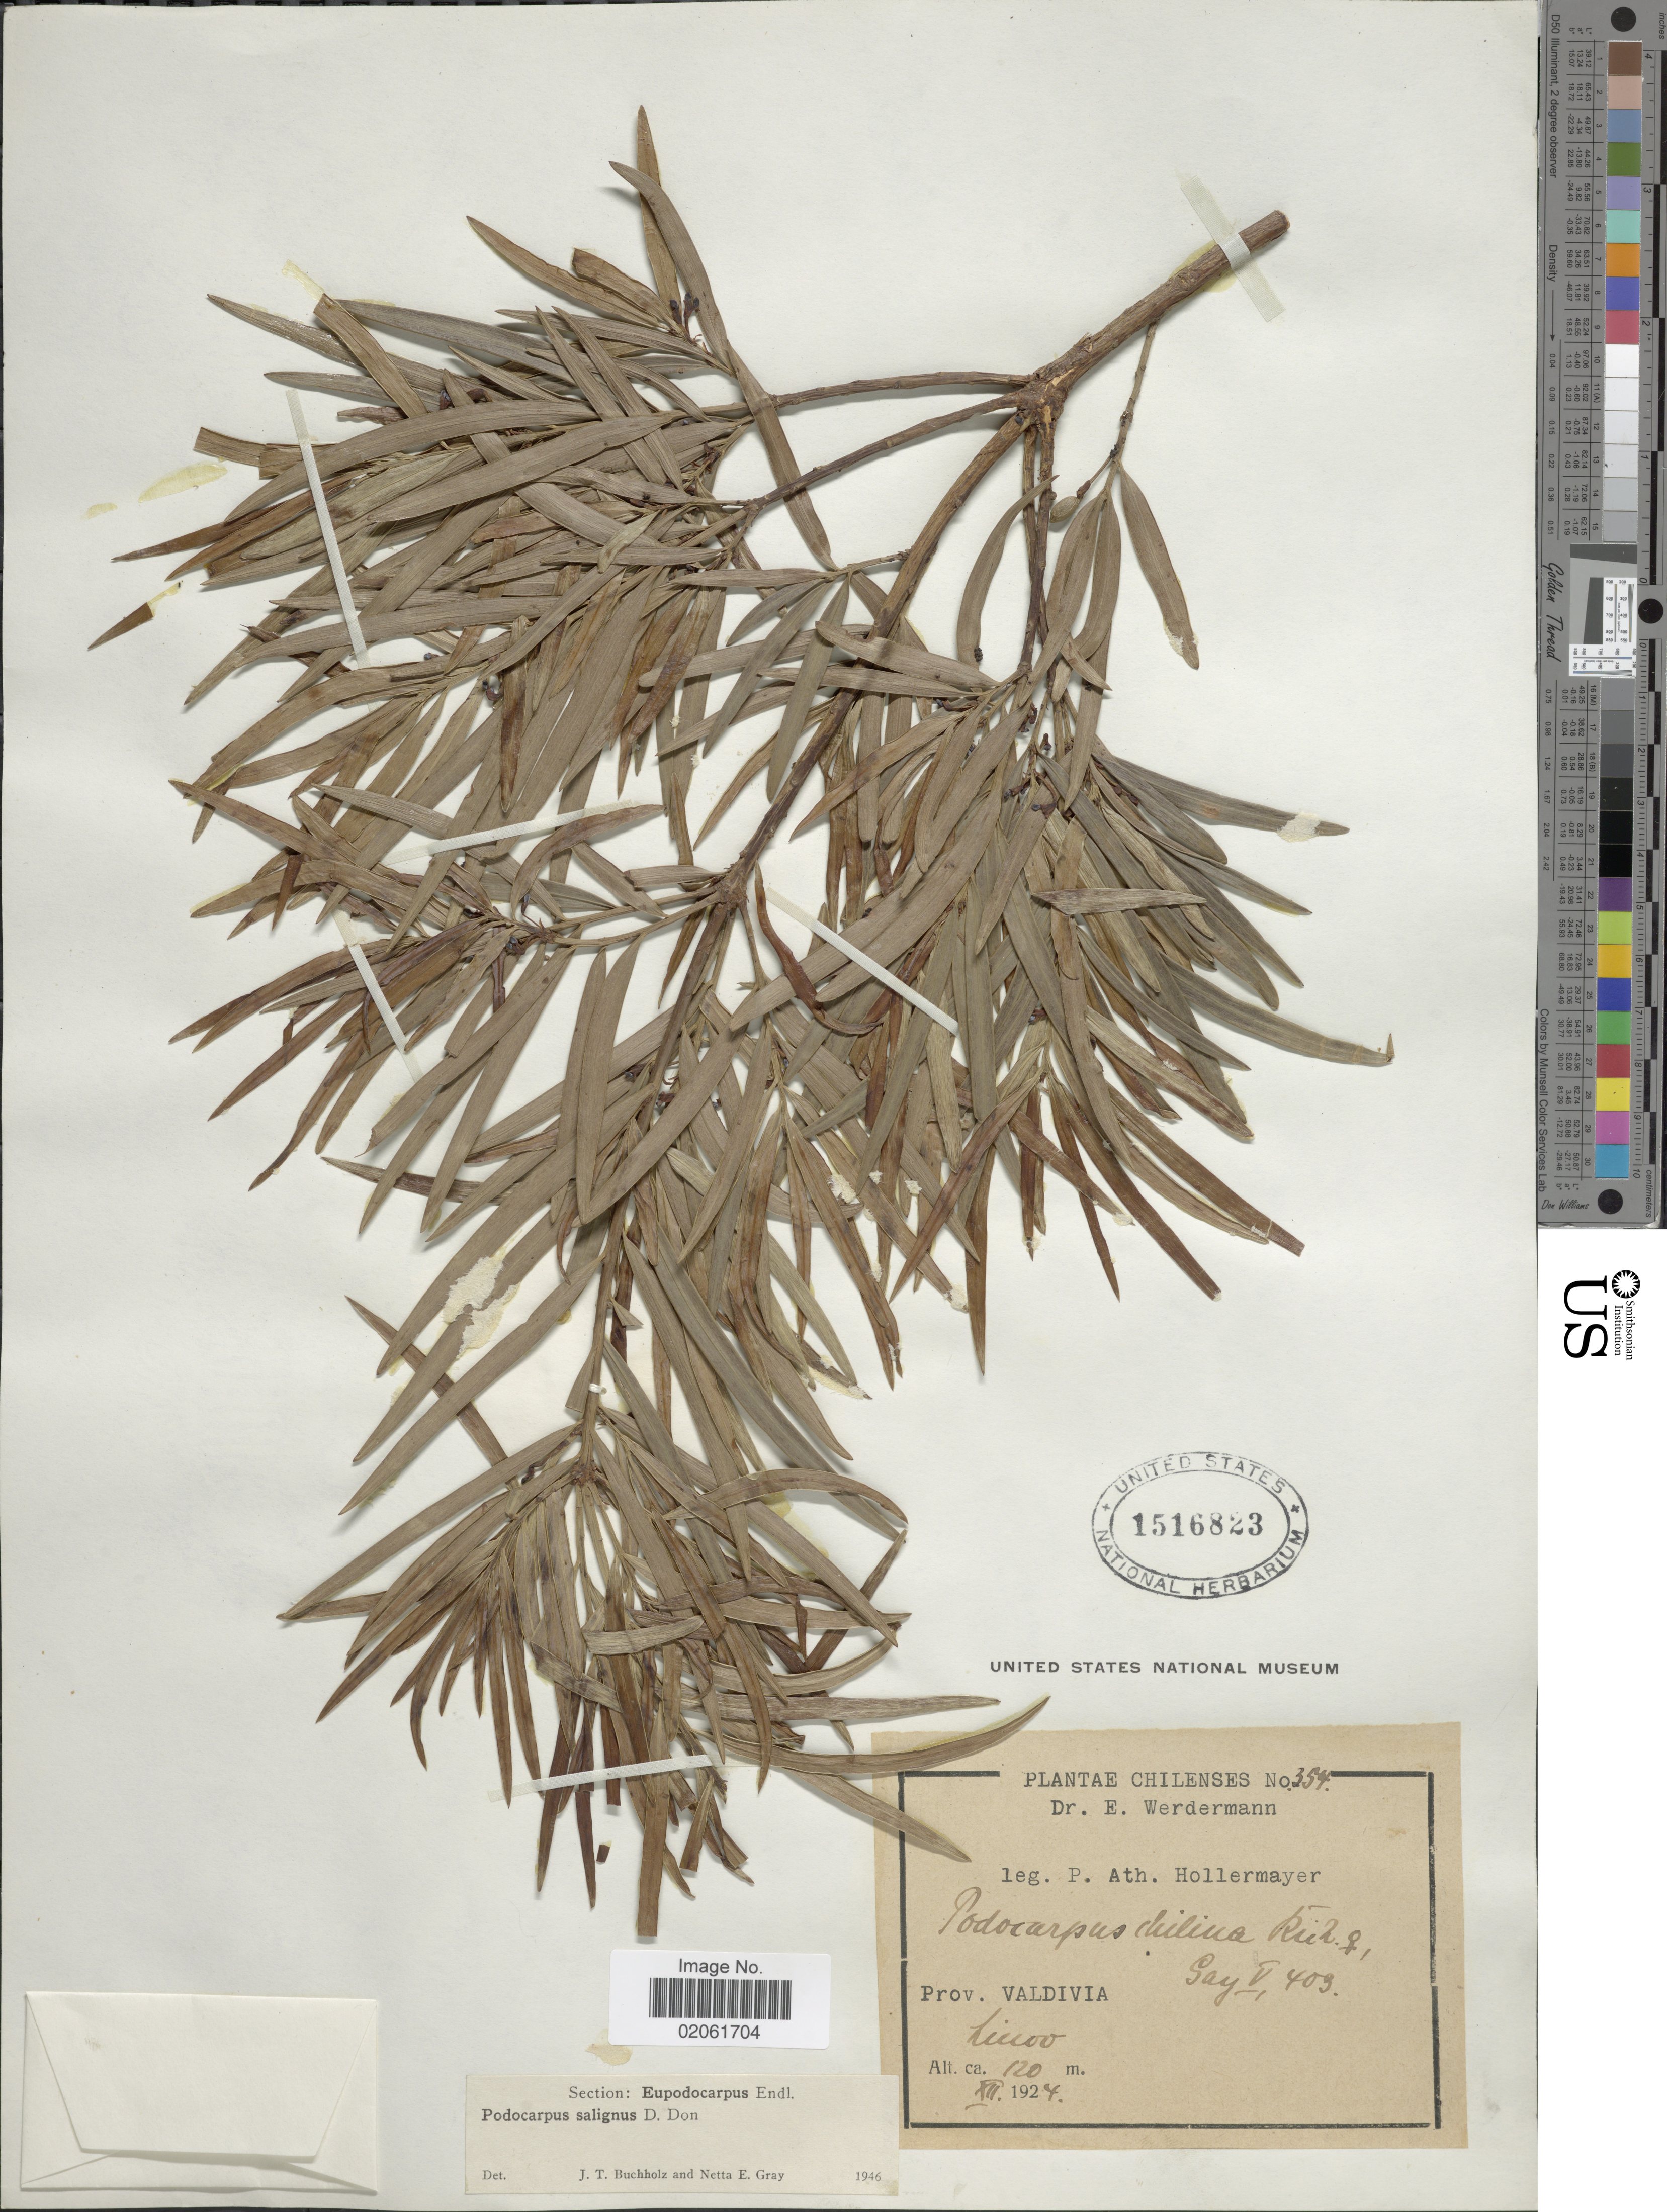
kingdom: Plantae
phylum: Tracheophyta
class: Pinopsida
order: Pinales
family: Podocarpaceae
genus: Podocarpus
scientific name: Podocarpus salignus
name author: D. Don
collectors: P. Hollermayer & E. Werdermann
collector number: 354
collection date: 1924-12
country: Chile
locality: Prov. Valdivia: Liuov [interpreted]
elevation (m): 120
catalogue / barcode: US 1516823